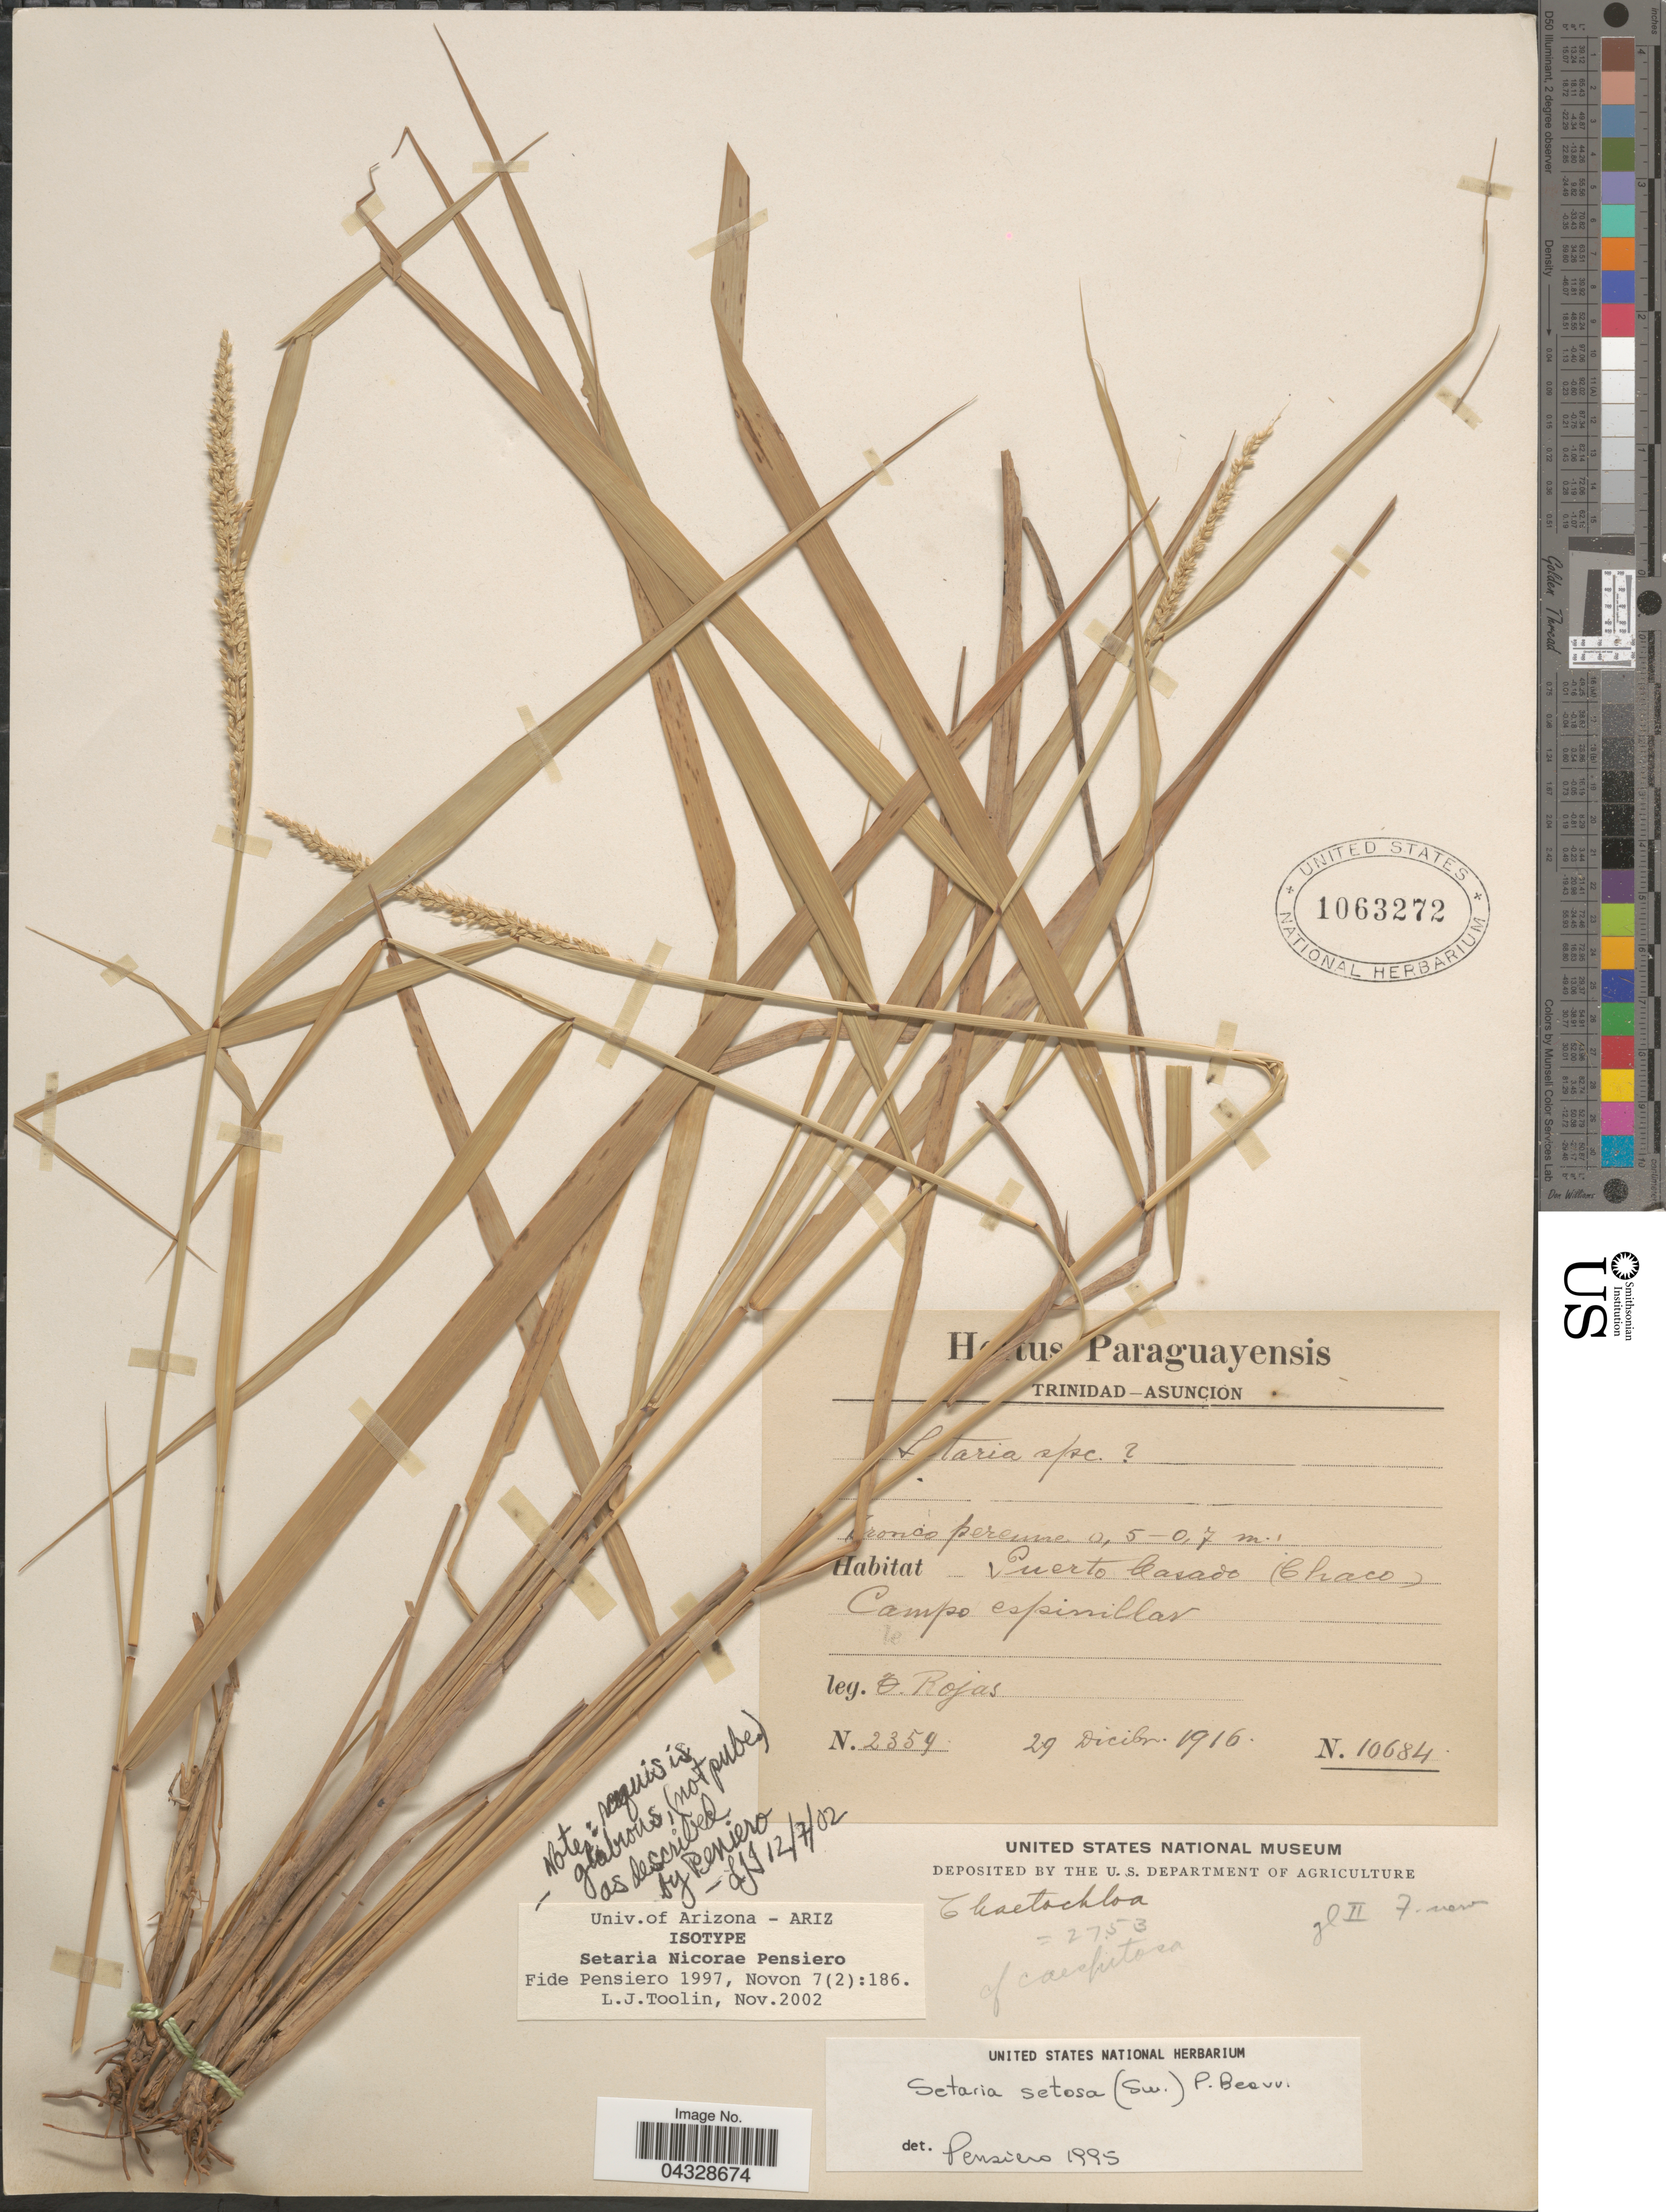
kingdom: Plantae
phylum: Tracheophyta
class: Liliopsida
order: Poales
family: Poaceae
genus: Setaria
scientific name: Setaria setosa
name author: (Sw.) P. Beauv.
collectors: T. Rojas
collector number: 2359/10684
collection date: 1916-12-29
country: Paraguay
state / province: Asuncion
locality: Puerto Casado (Chaco).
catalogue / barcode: US 1063272